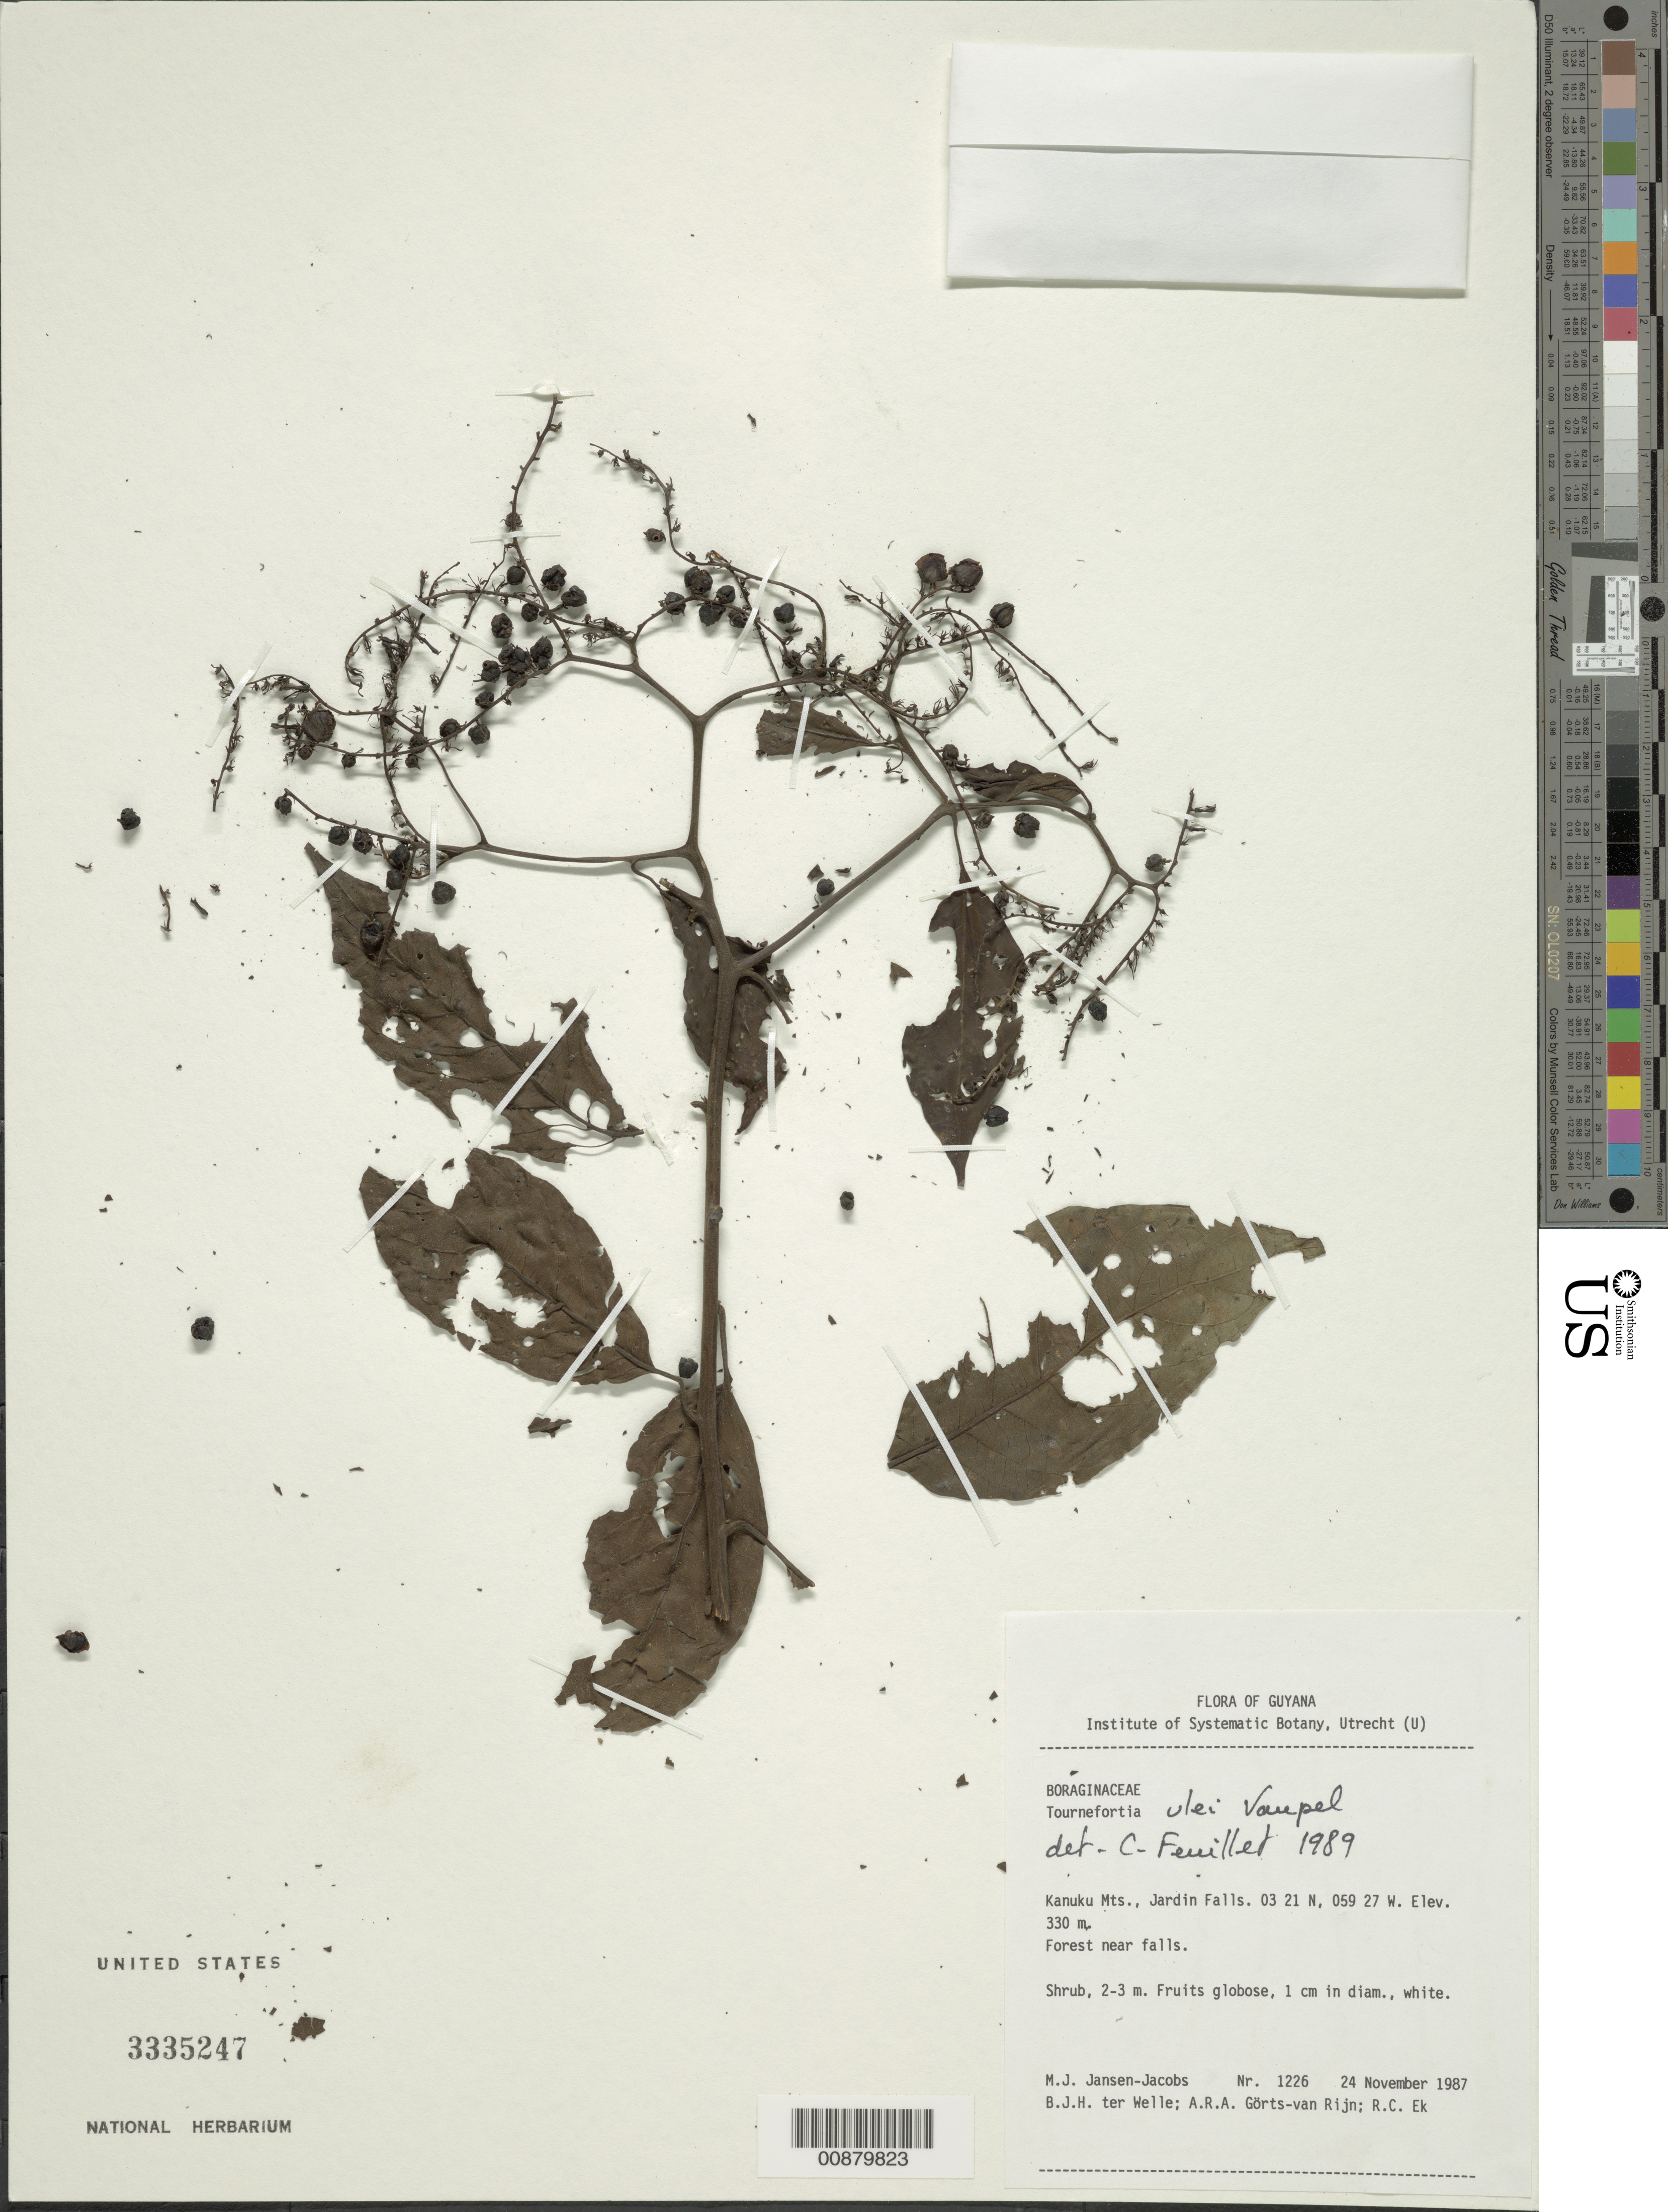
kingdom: Plantae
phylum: Tracheophyta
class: Magnoliopsida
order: Boraginales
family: Heliotropiaceae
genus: Tournefortia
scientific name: Tournefortia ulei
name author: Vaupel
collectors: M. J. Jansen-Jacobs, B. Welle, A. .R. A. Görts-van Rijn & R. C. Ek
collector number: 1226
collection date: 1987-11-24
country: Guyana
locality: Kanuku Mts., Jardin Falls.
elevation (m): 330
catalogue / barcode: US 335247